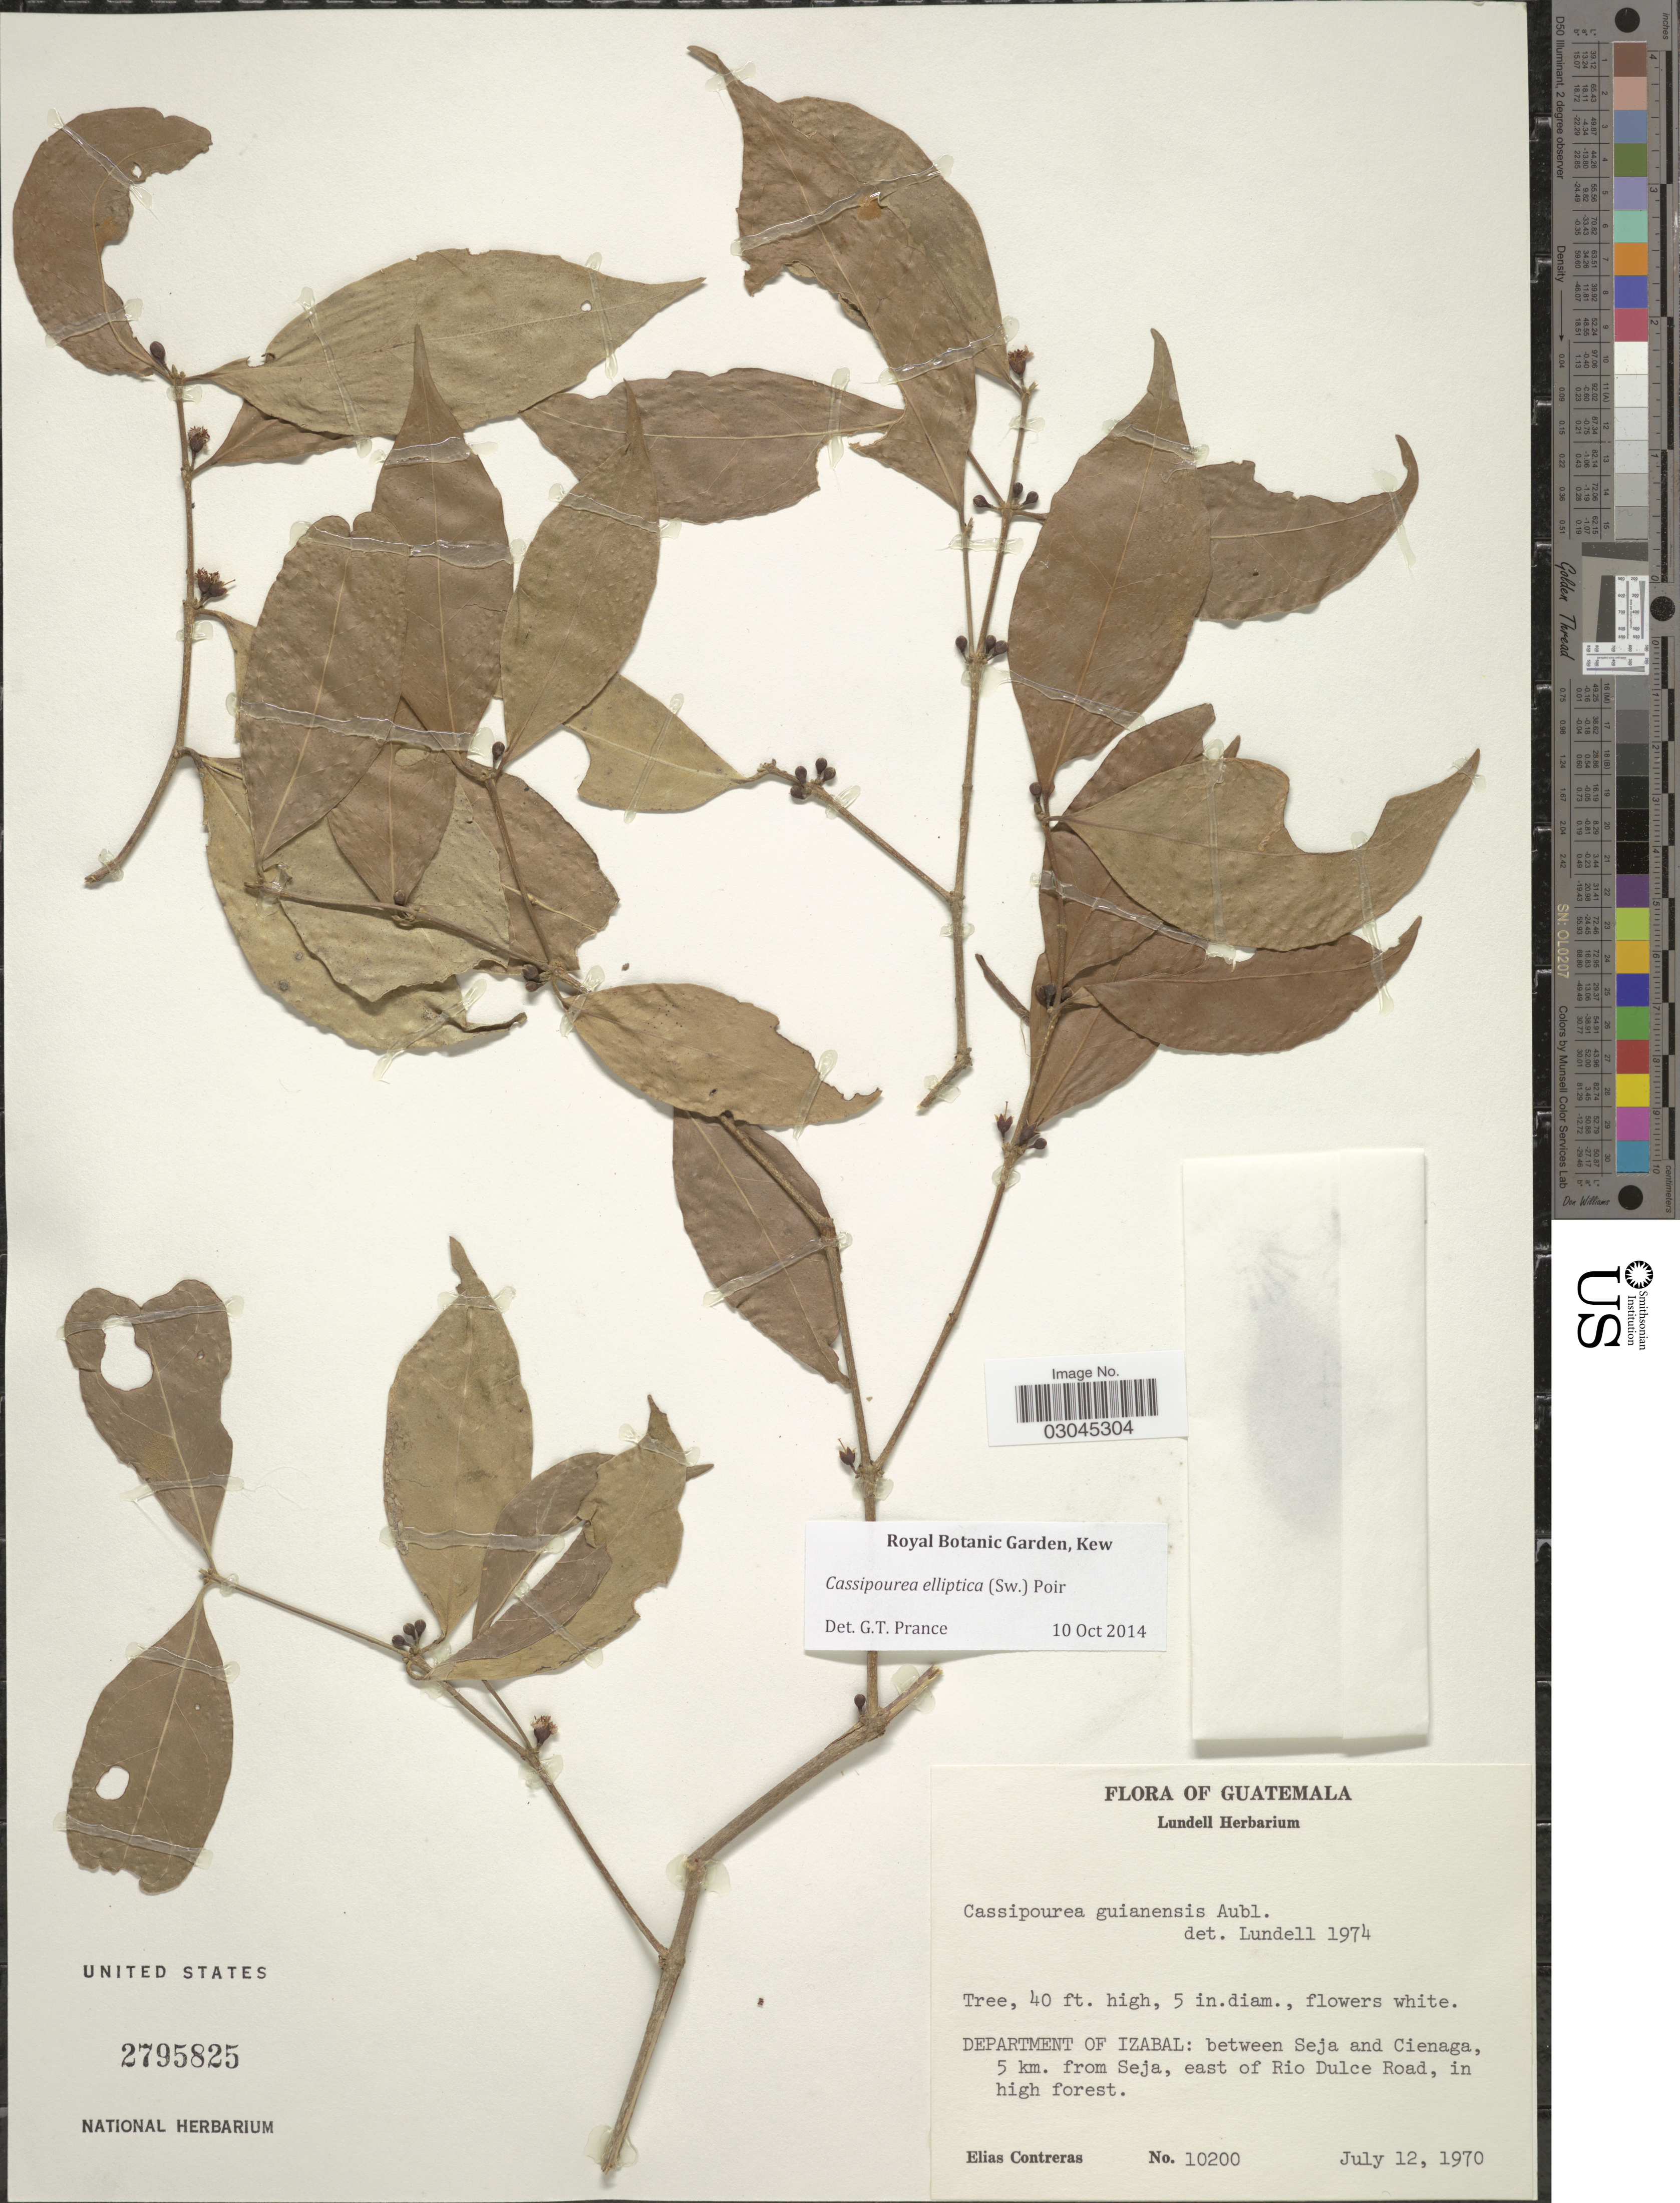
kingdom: Plantae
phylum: Tracheophyta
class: Magnoliopsida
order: Malpighiales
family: Rhizophoraceae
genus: Cassipourea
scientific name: Cassipourea elliptica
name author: (Sw.) Poir.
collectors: E. Contreras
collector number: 10200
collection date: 1970-07-12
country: Guatemala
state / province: Izabal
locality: Department of Izabal: between Seja and Cienaga, 5 km. from Seja, east of Rio Dulce Road.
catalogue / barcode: US 2795825